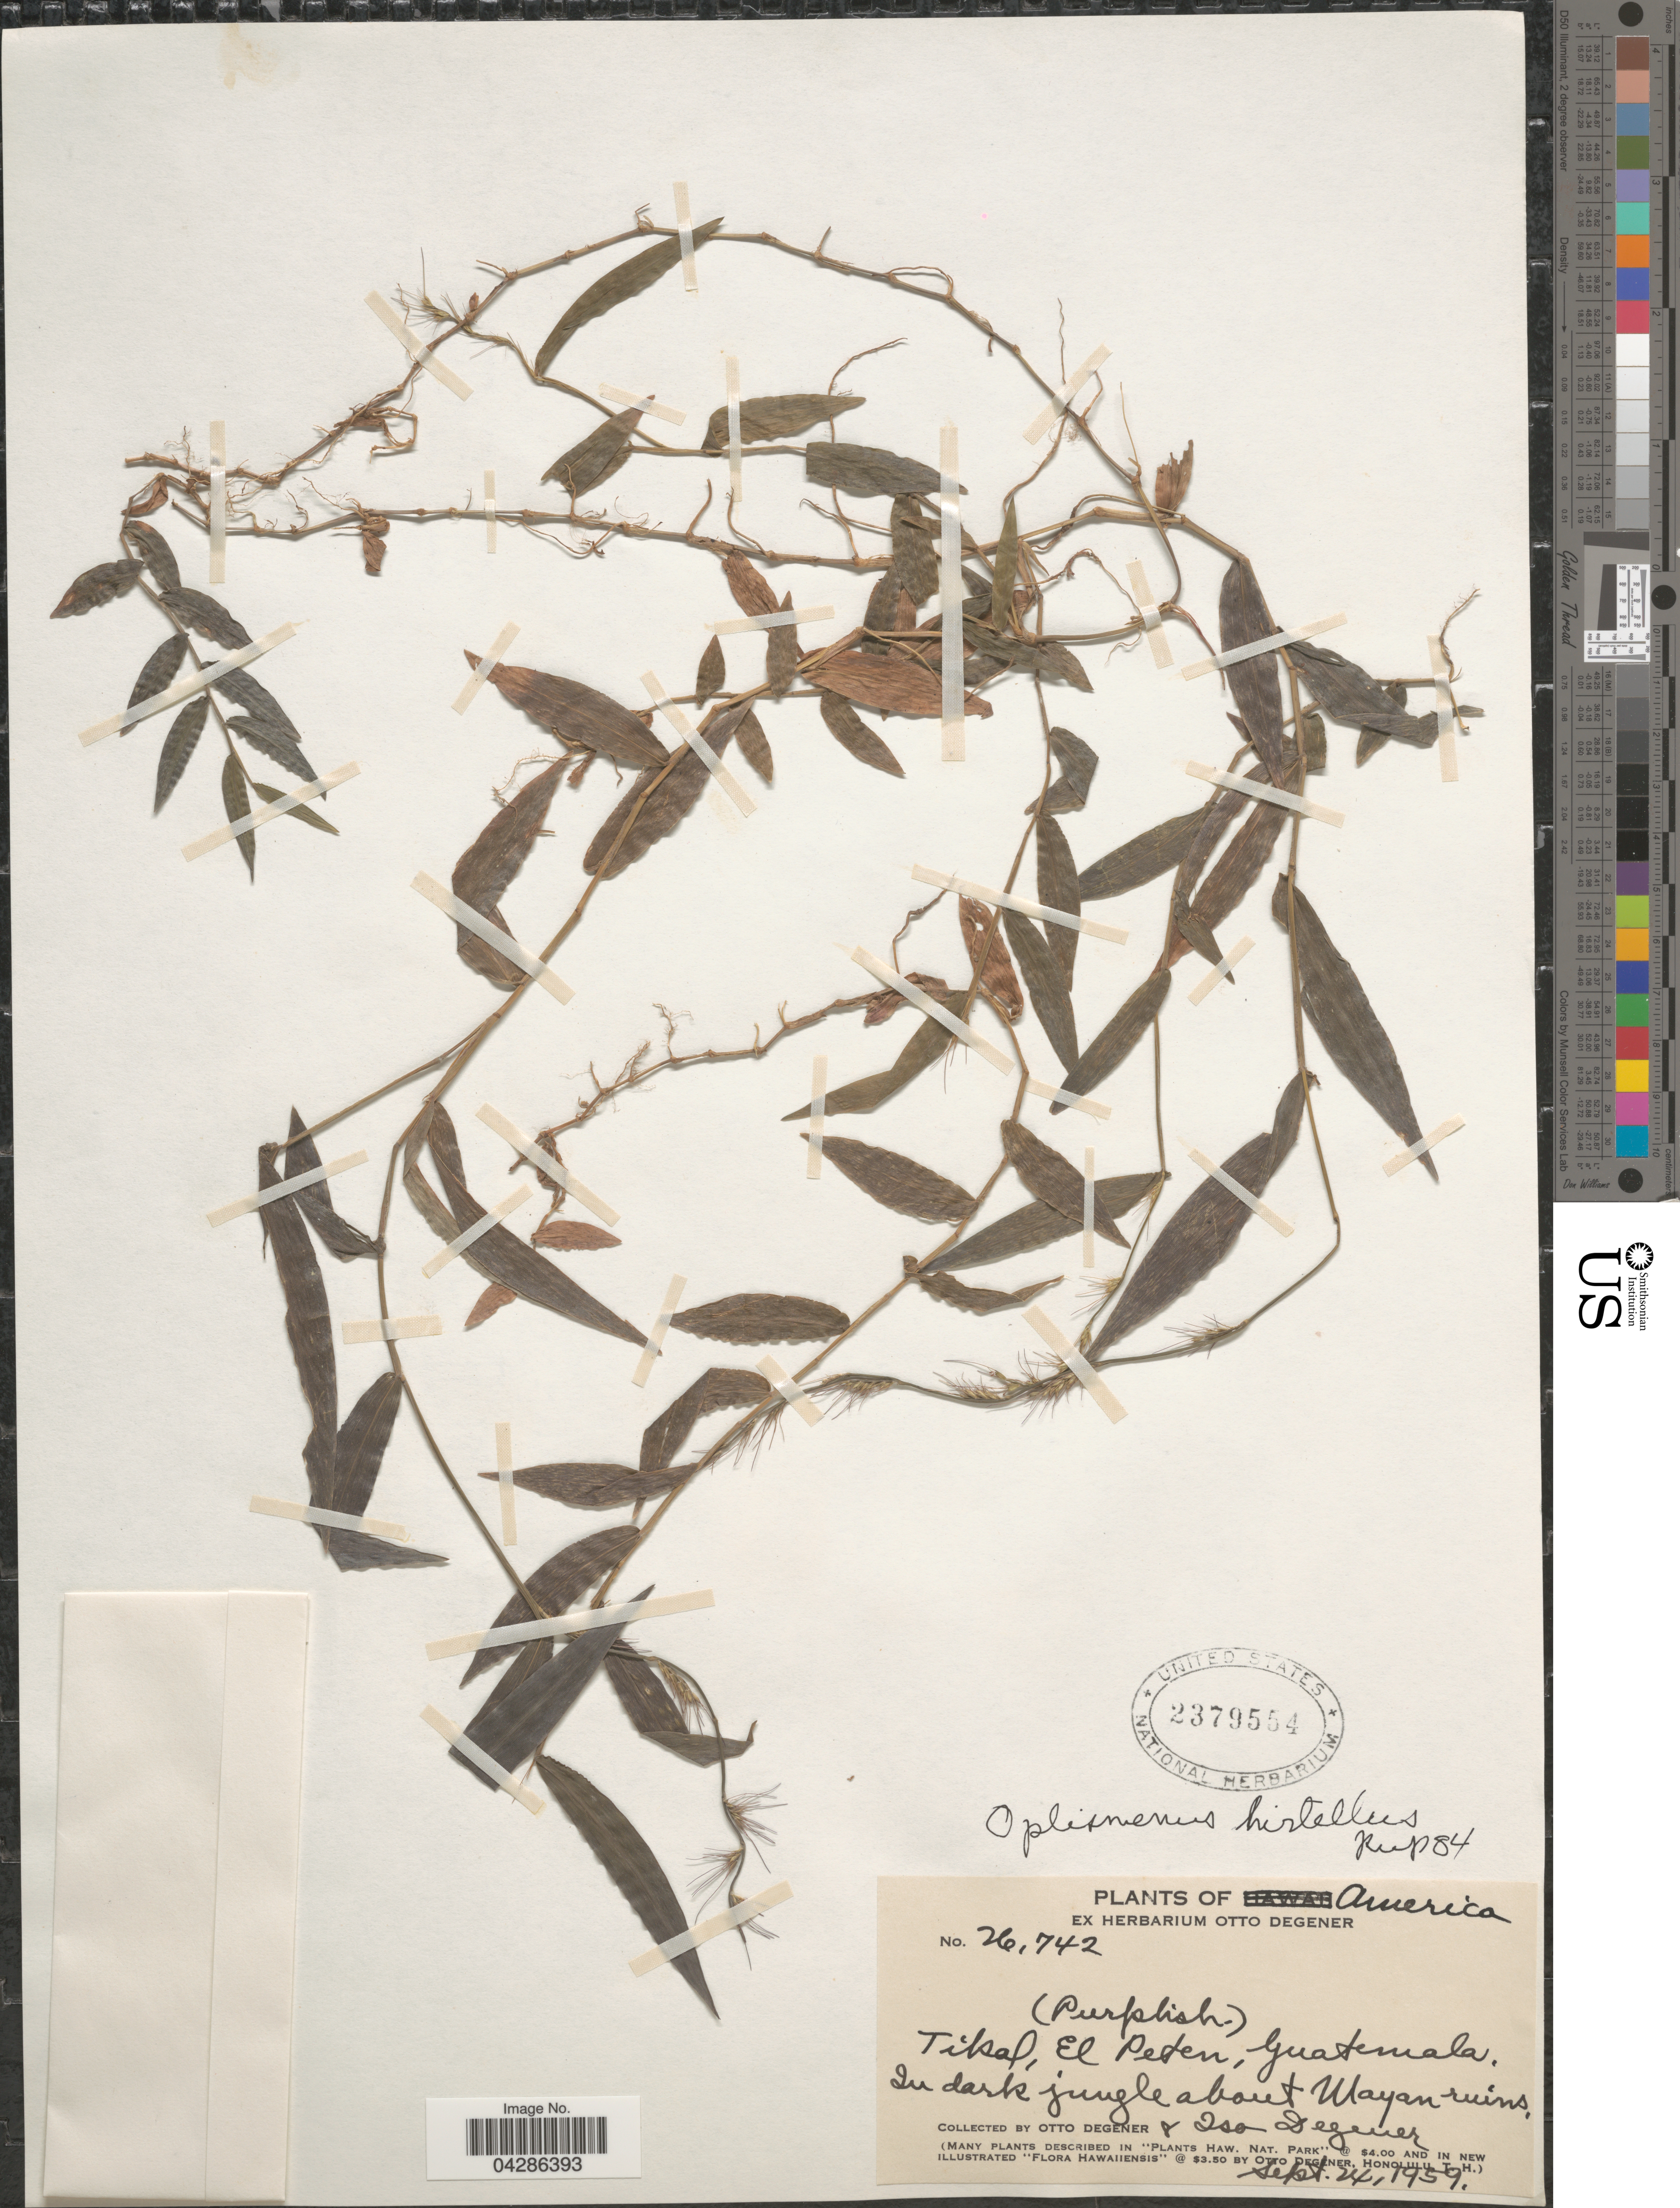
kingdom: Plantae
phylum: Tracheophyta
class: Liliopsida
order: Poales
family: Poaceae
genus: Oplismenus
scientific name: Oplismenus hirtellus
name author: (L.) P. Beauv.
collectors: O. Degener & I. Degener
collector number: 26742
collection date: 1959-09-24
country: Guatemala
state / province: El Peten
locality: Tikal. In dark jungle about Mayan ruins.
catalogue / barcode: US 2379554